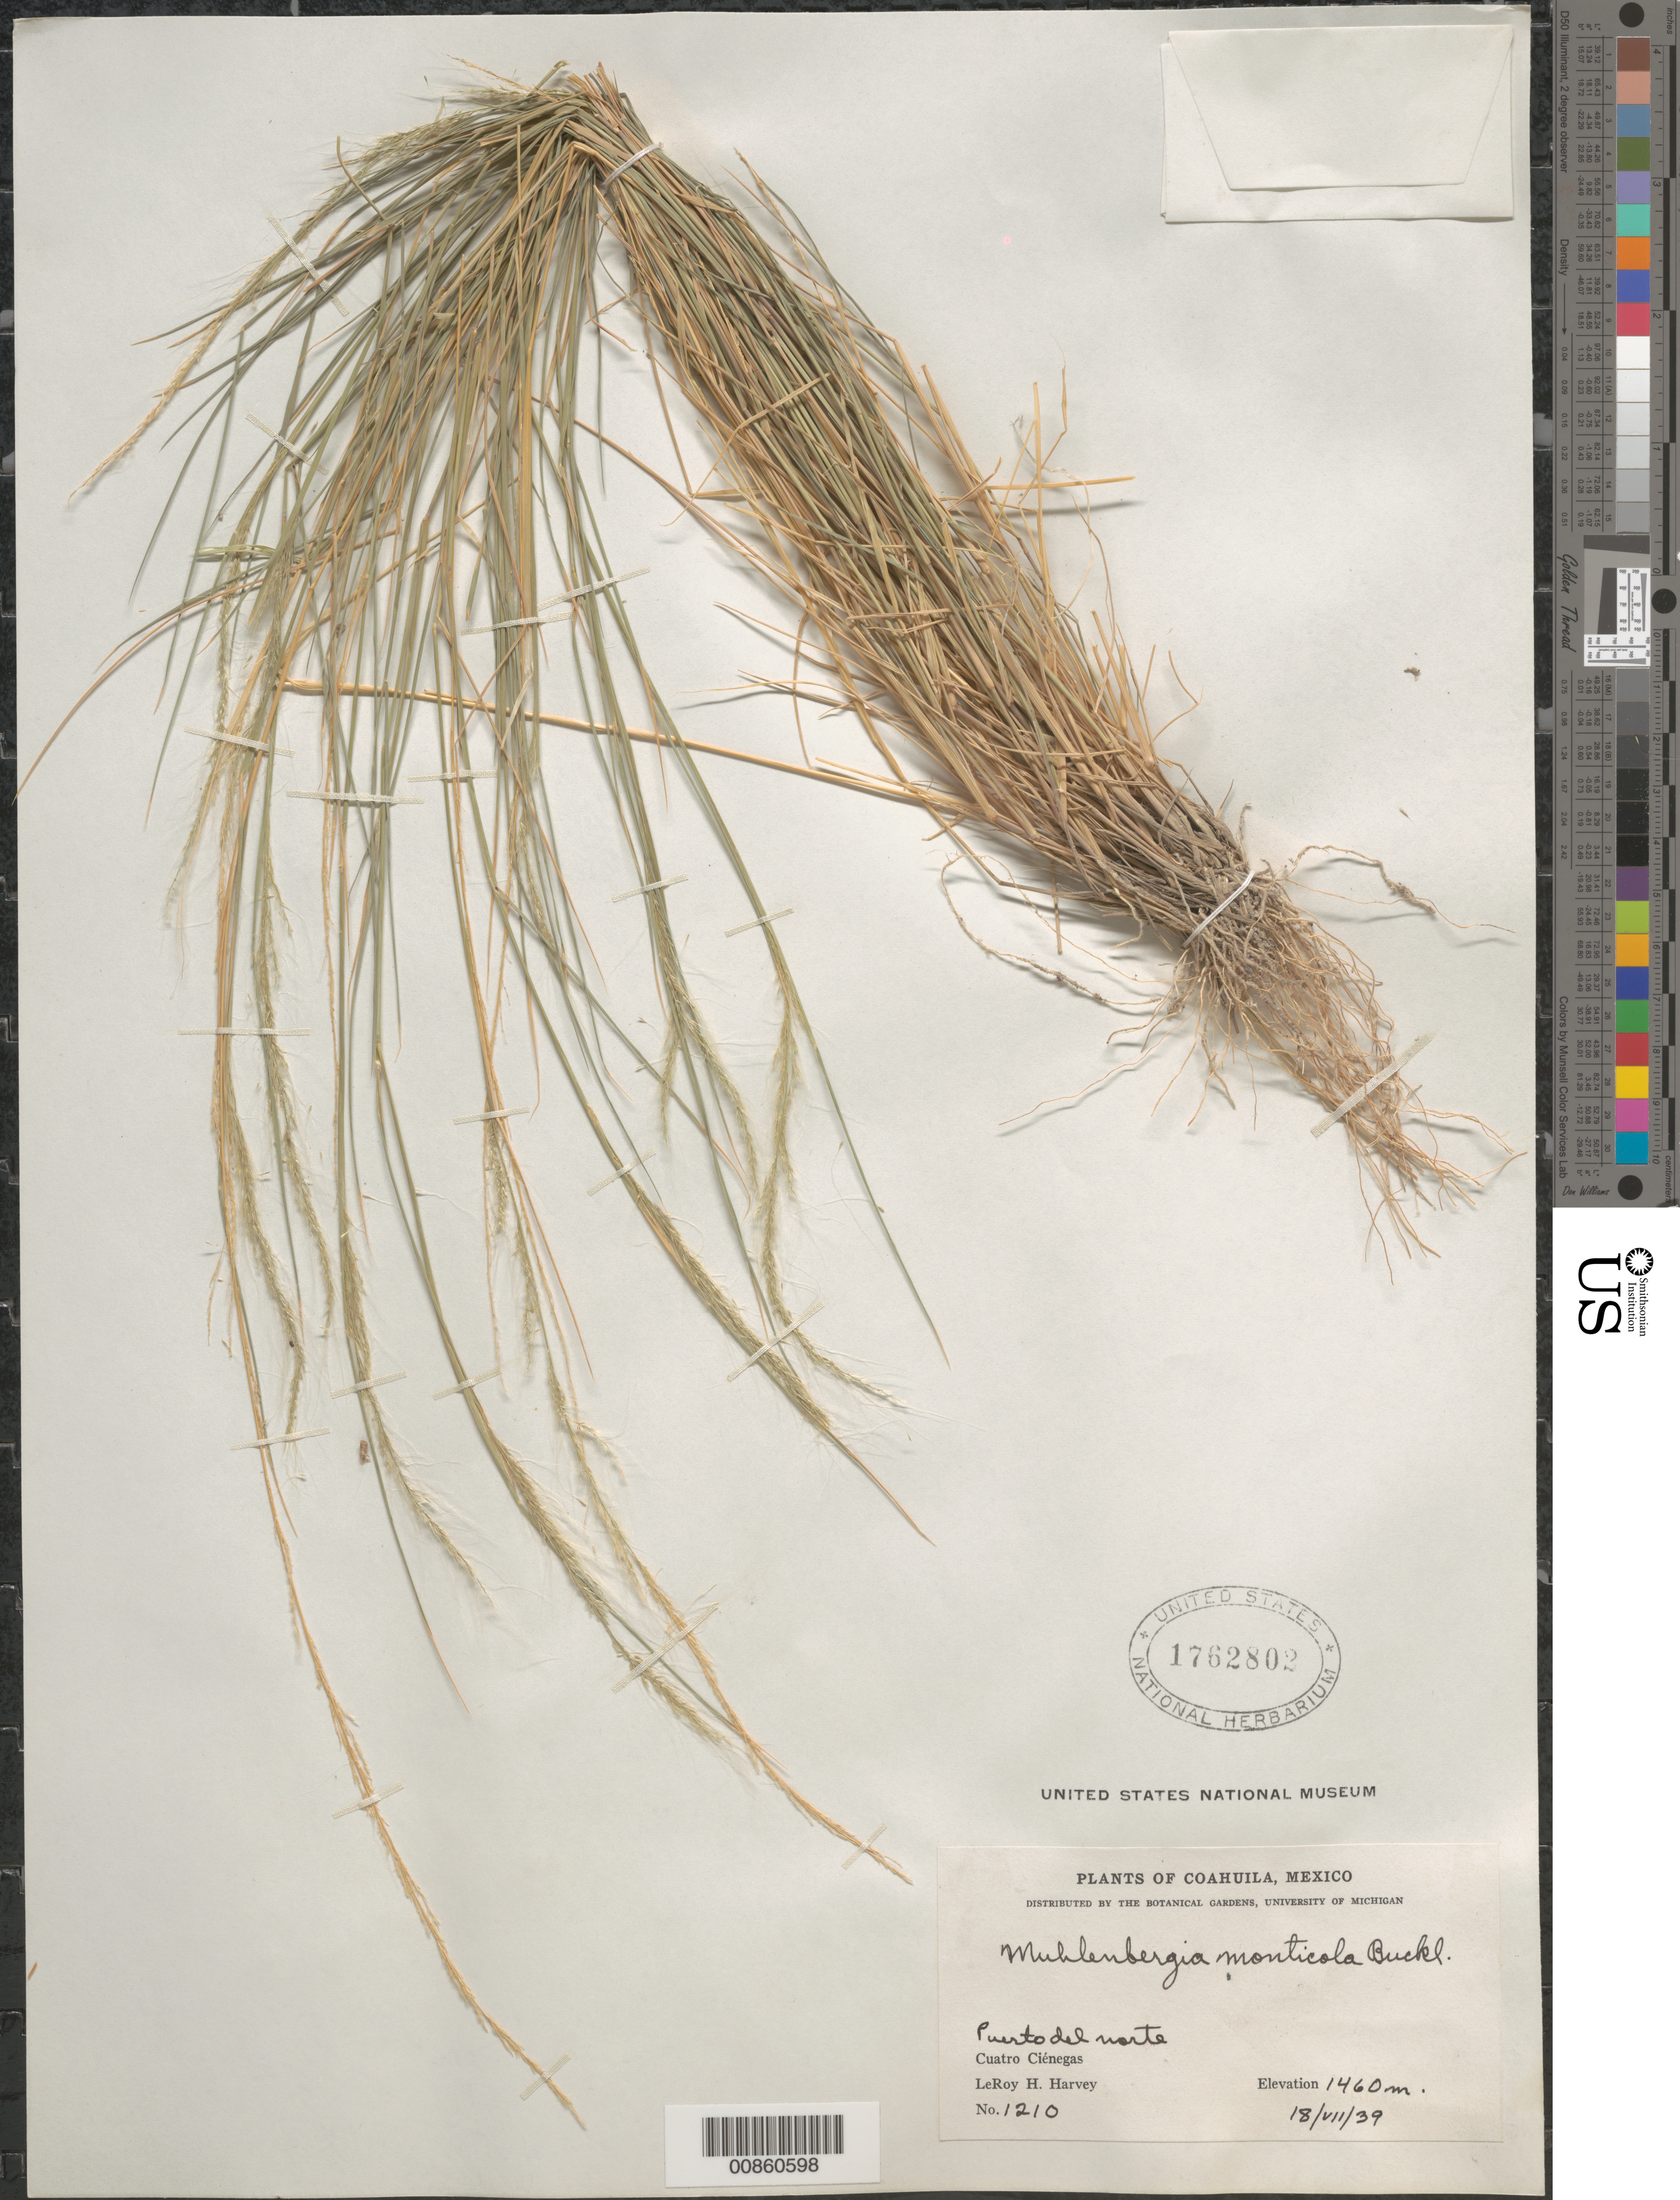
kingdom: Plantae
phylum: Tracheophyta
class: Liliopsida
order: Poales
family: Poaceae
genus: Muhlenbergia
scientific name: Muhlenbergia monticola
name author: Buckley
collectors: L. H. Harvey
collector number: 1210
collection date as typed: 18 Jul 1939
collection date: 1939-07-18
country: Mexico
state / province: Coahuila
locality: Puerto del Norte, Cuatrocienegas, Coah.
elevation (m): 1460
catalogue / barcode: US 1762802